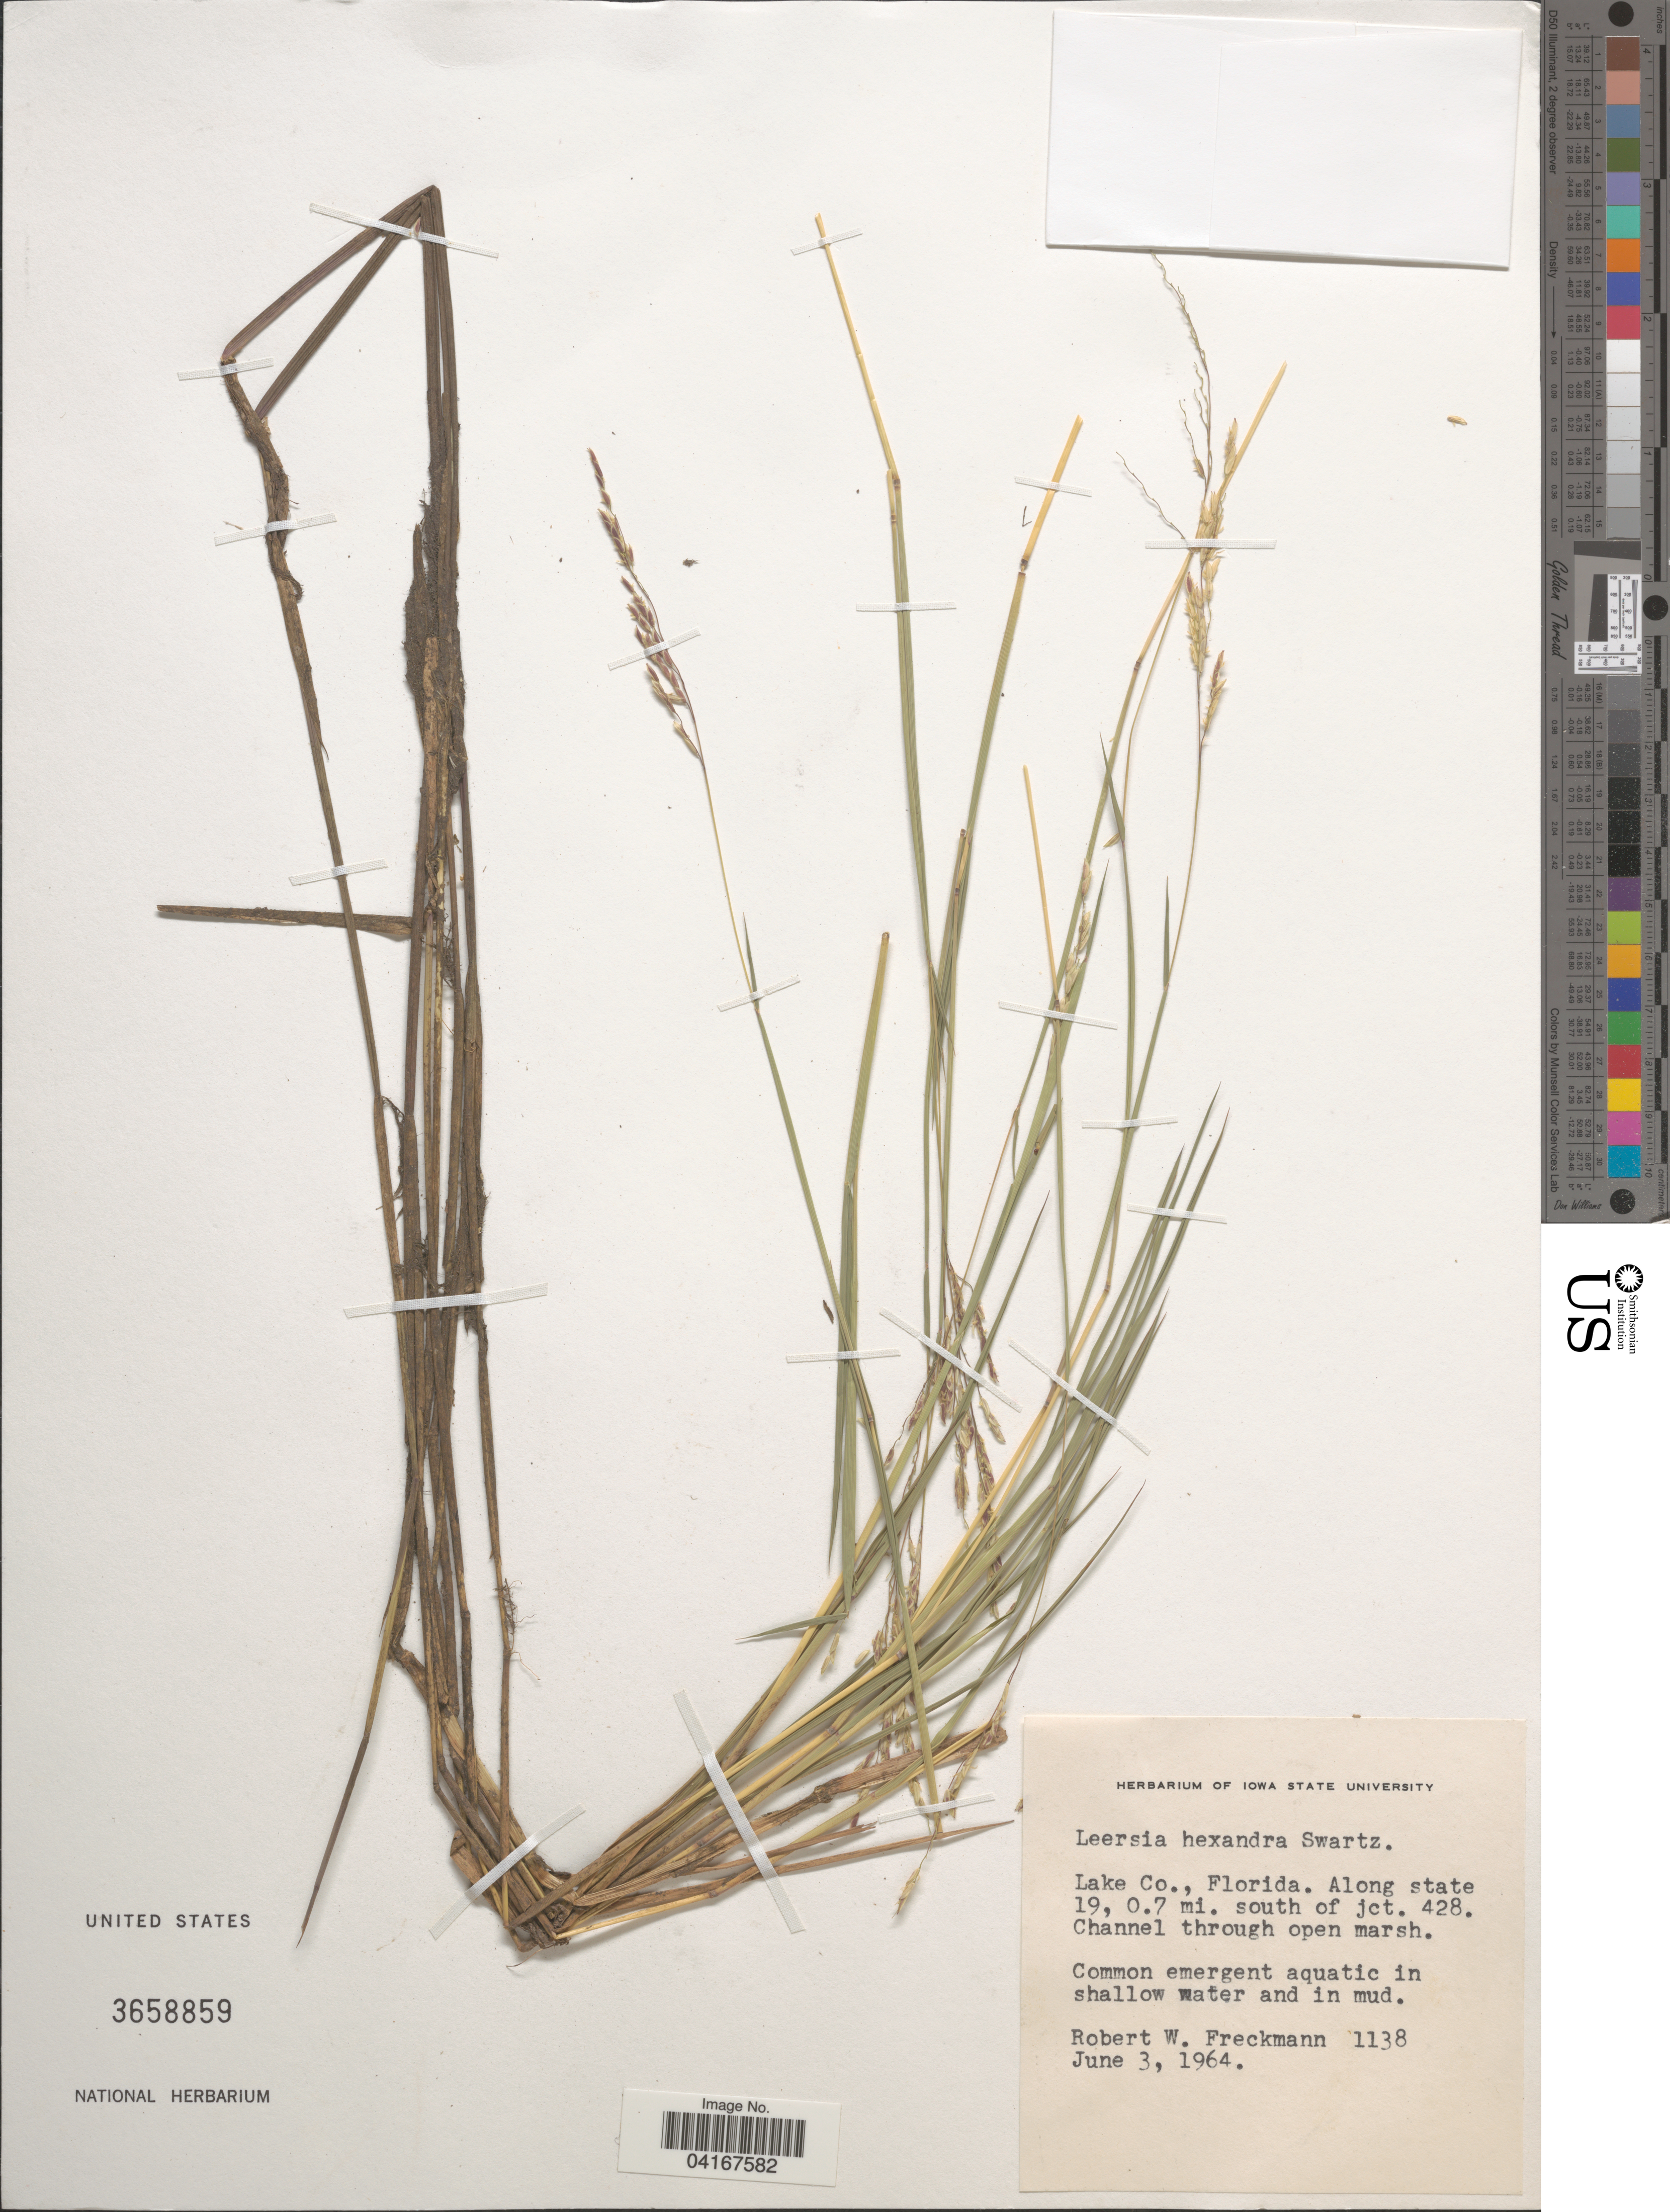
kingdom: Plantae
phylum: Tracheophyta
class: Liliopsida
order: Poales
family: Poaceae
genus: Leersia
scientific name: Leersia hexandra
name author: Sw.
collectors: R. Freckmann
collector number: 1138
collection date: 1964-06-03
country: United States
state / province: Florida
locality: Lake Co. Along state 19, 0.7 mi. south of jct. 428. Channel through open marsh.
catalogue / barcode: US 3658859